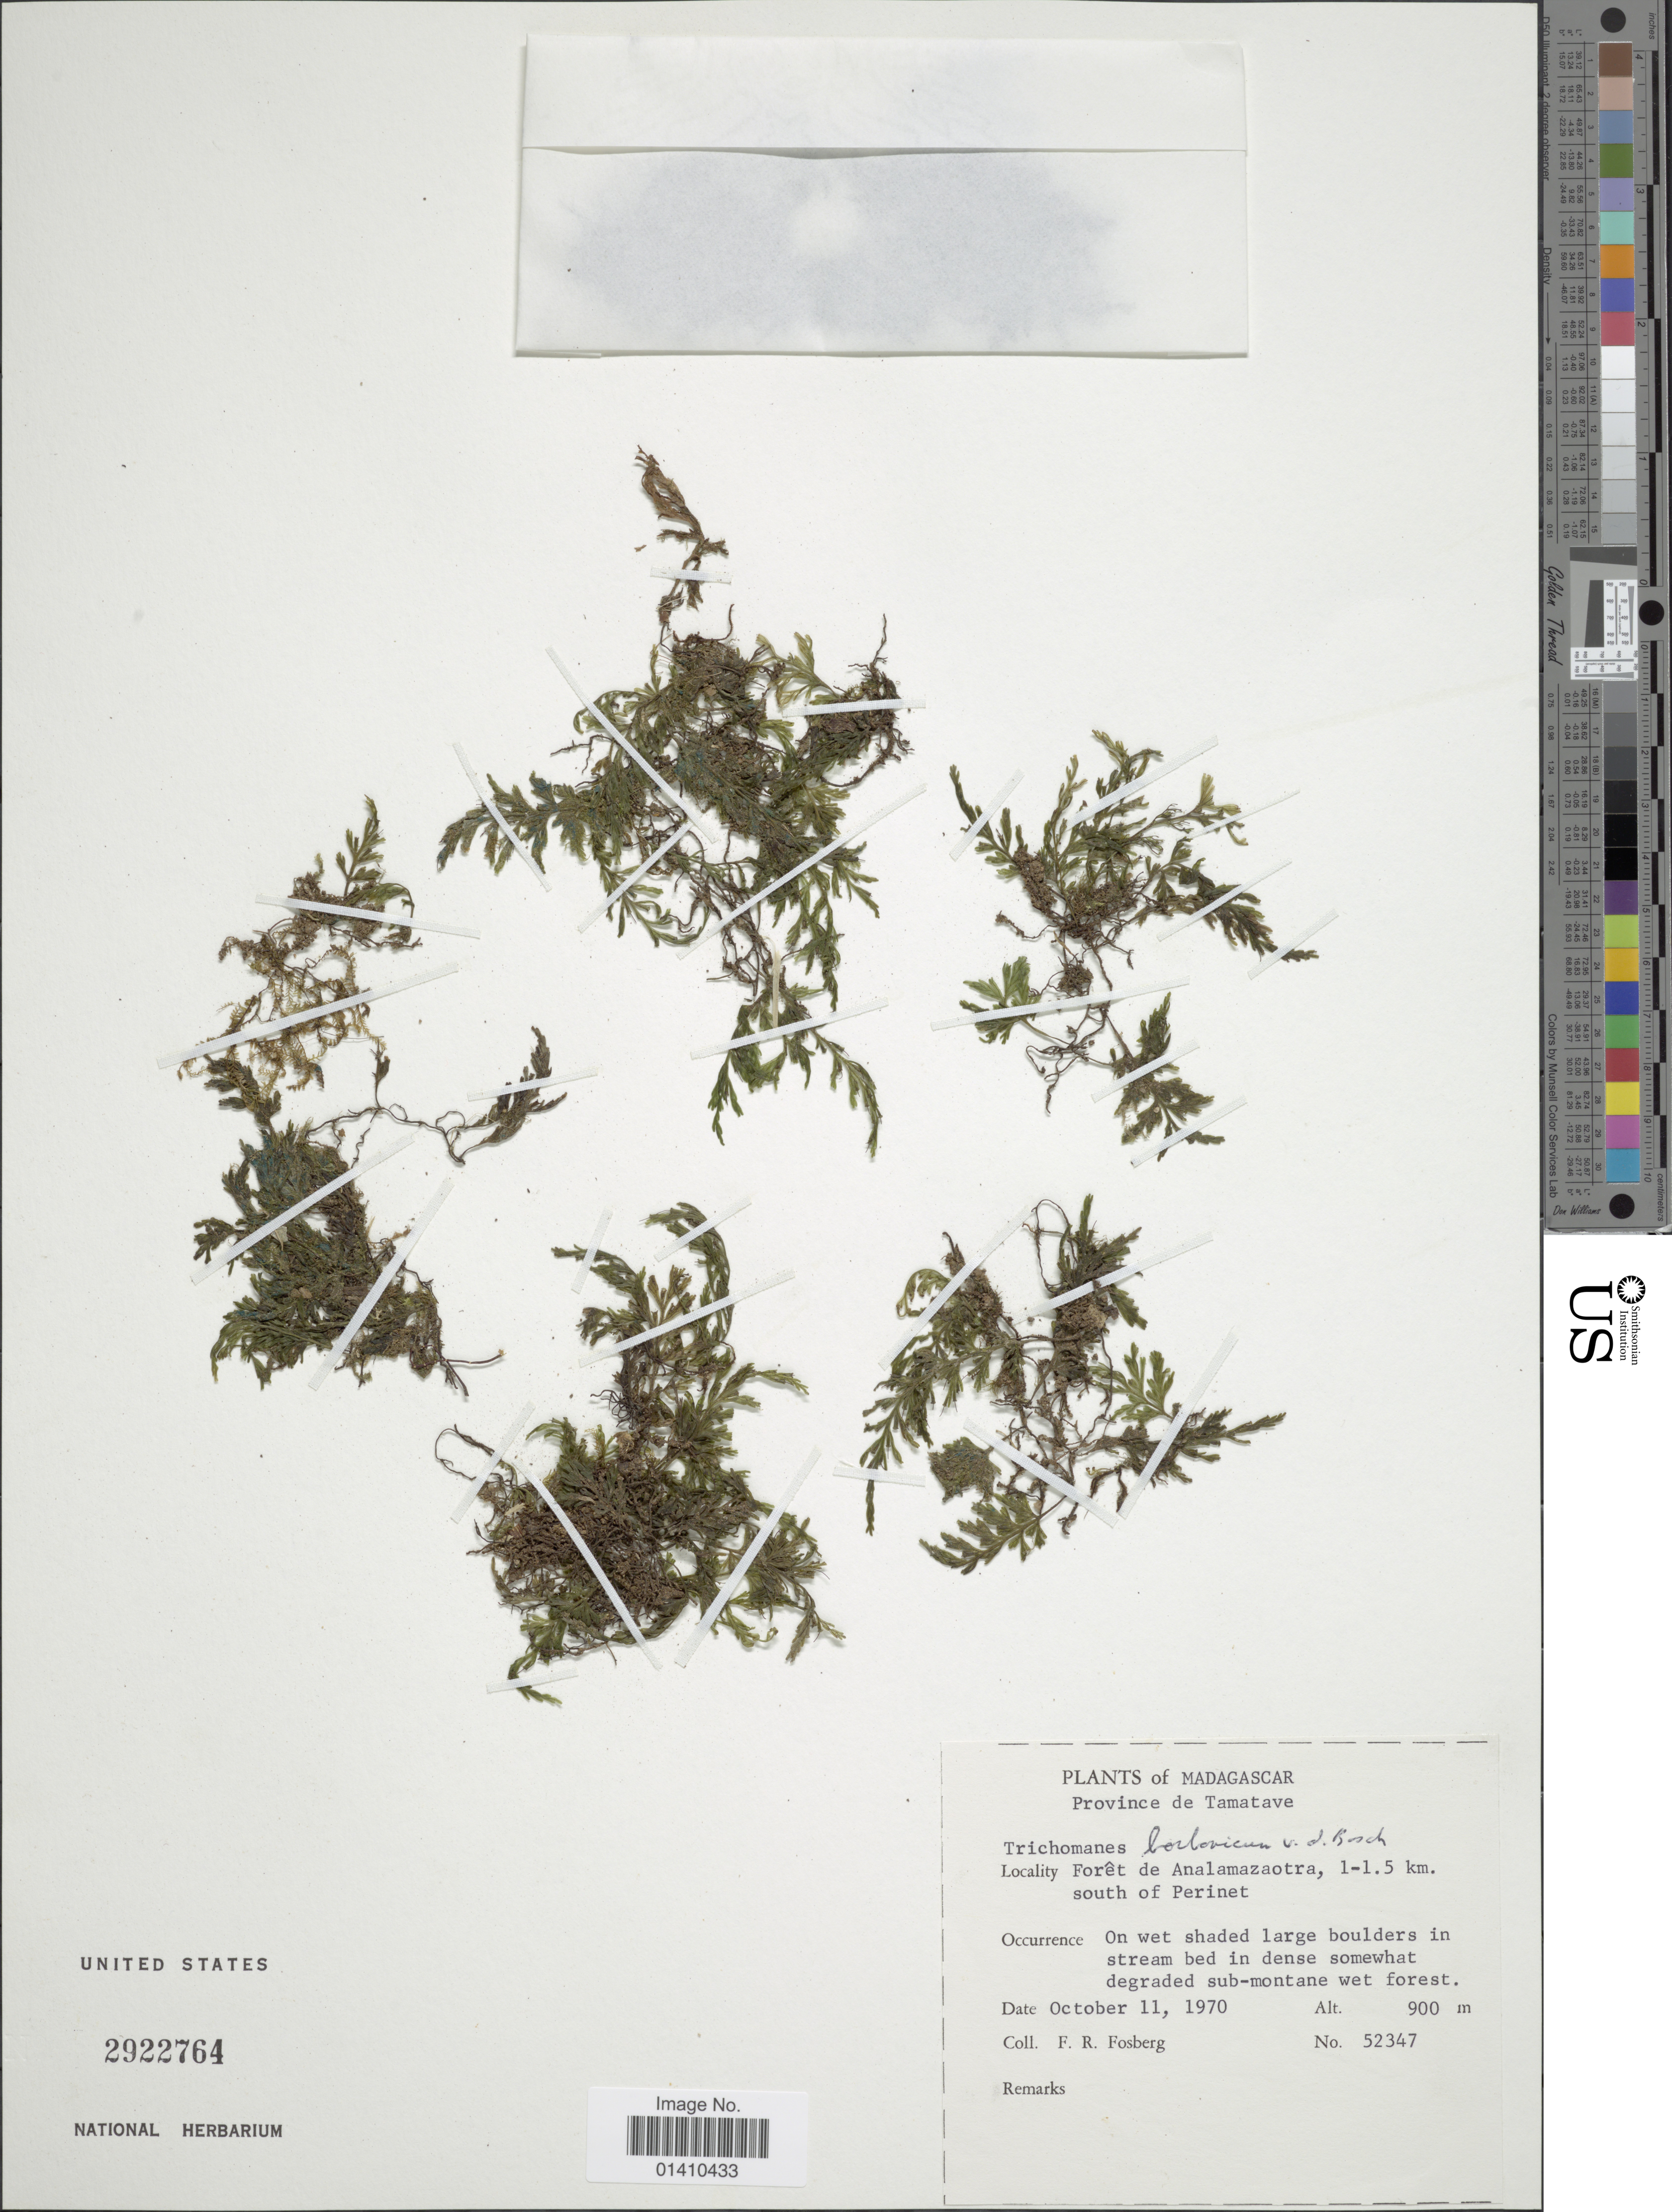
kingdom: Plantae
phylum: Tracheophyta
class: Polypodiopsida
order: Hymenophyllales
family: Hymenophyllaceae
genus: Polyphlebium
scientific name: Polyphlebium borbonicum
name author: (Bosch) Ebihara & Dubuisson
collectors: F. R. Fosberg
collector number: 52347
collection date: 1970-10-11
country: Madagascar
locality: Province of Tamatave, Foret de Analamazotra, 1-1.5 km south of Perinet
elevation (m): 900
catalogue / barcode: US 2922764